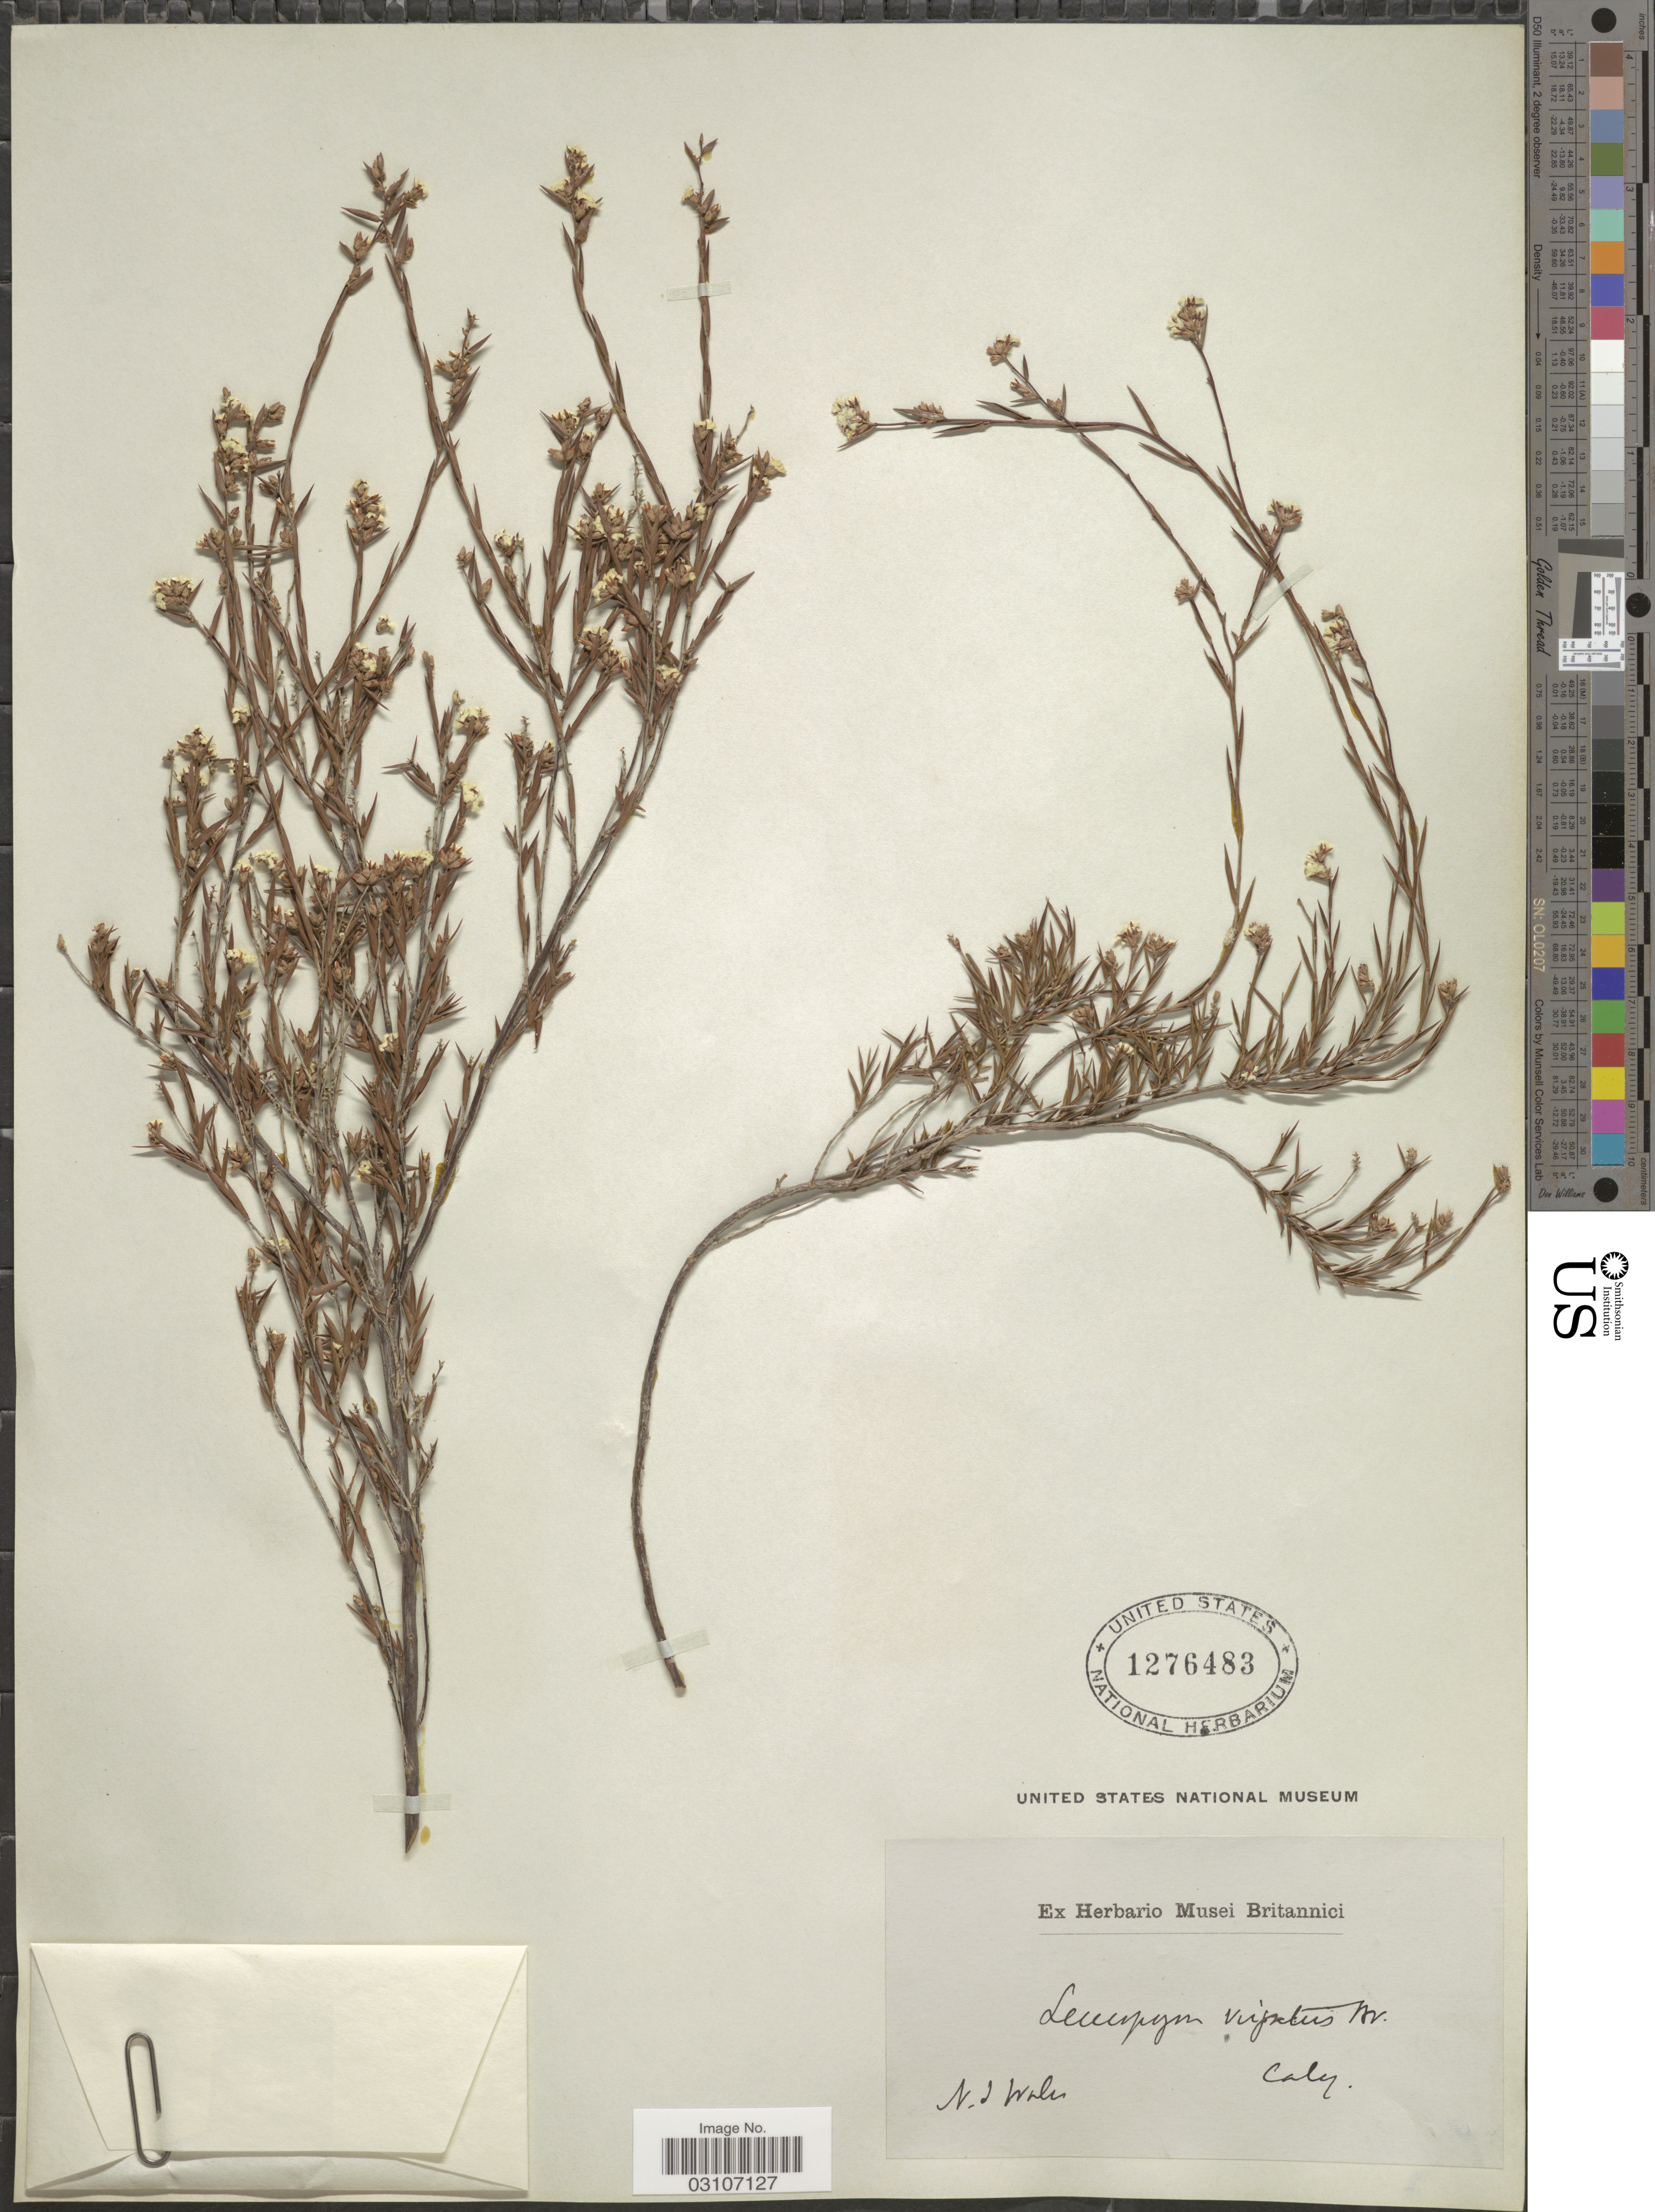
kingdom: Plantae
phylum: Tracheophyta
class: Magnoliopsida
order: Ericales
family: Ericaceae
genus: Leucopogon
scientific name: Leucopogon virgatus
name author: R. Br.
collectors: -. Caley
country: Australia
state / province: New South Wales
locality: N.S. Wales.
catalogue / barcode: US 1276483